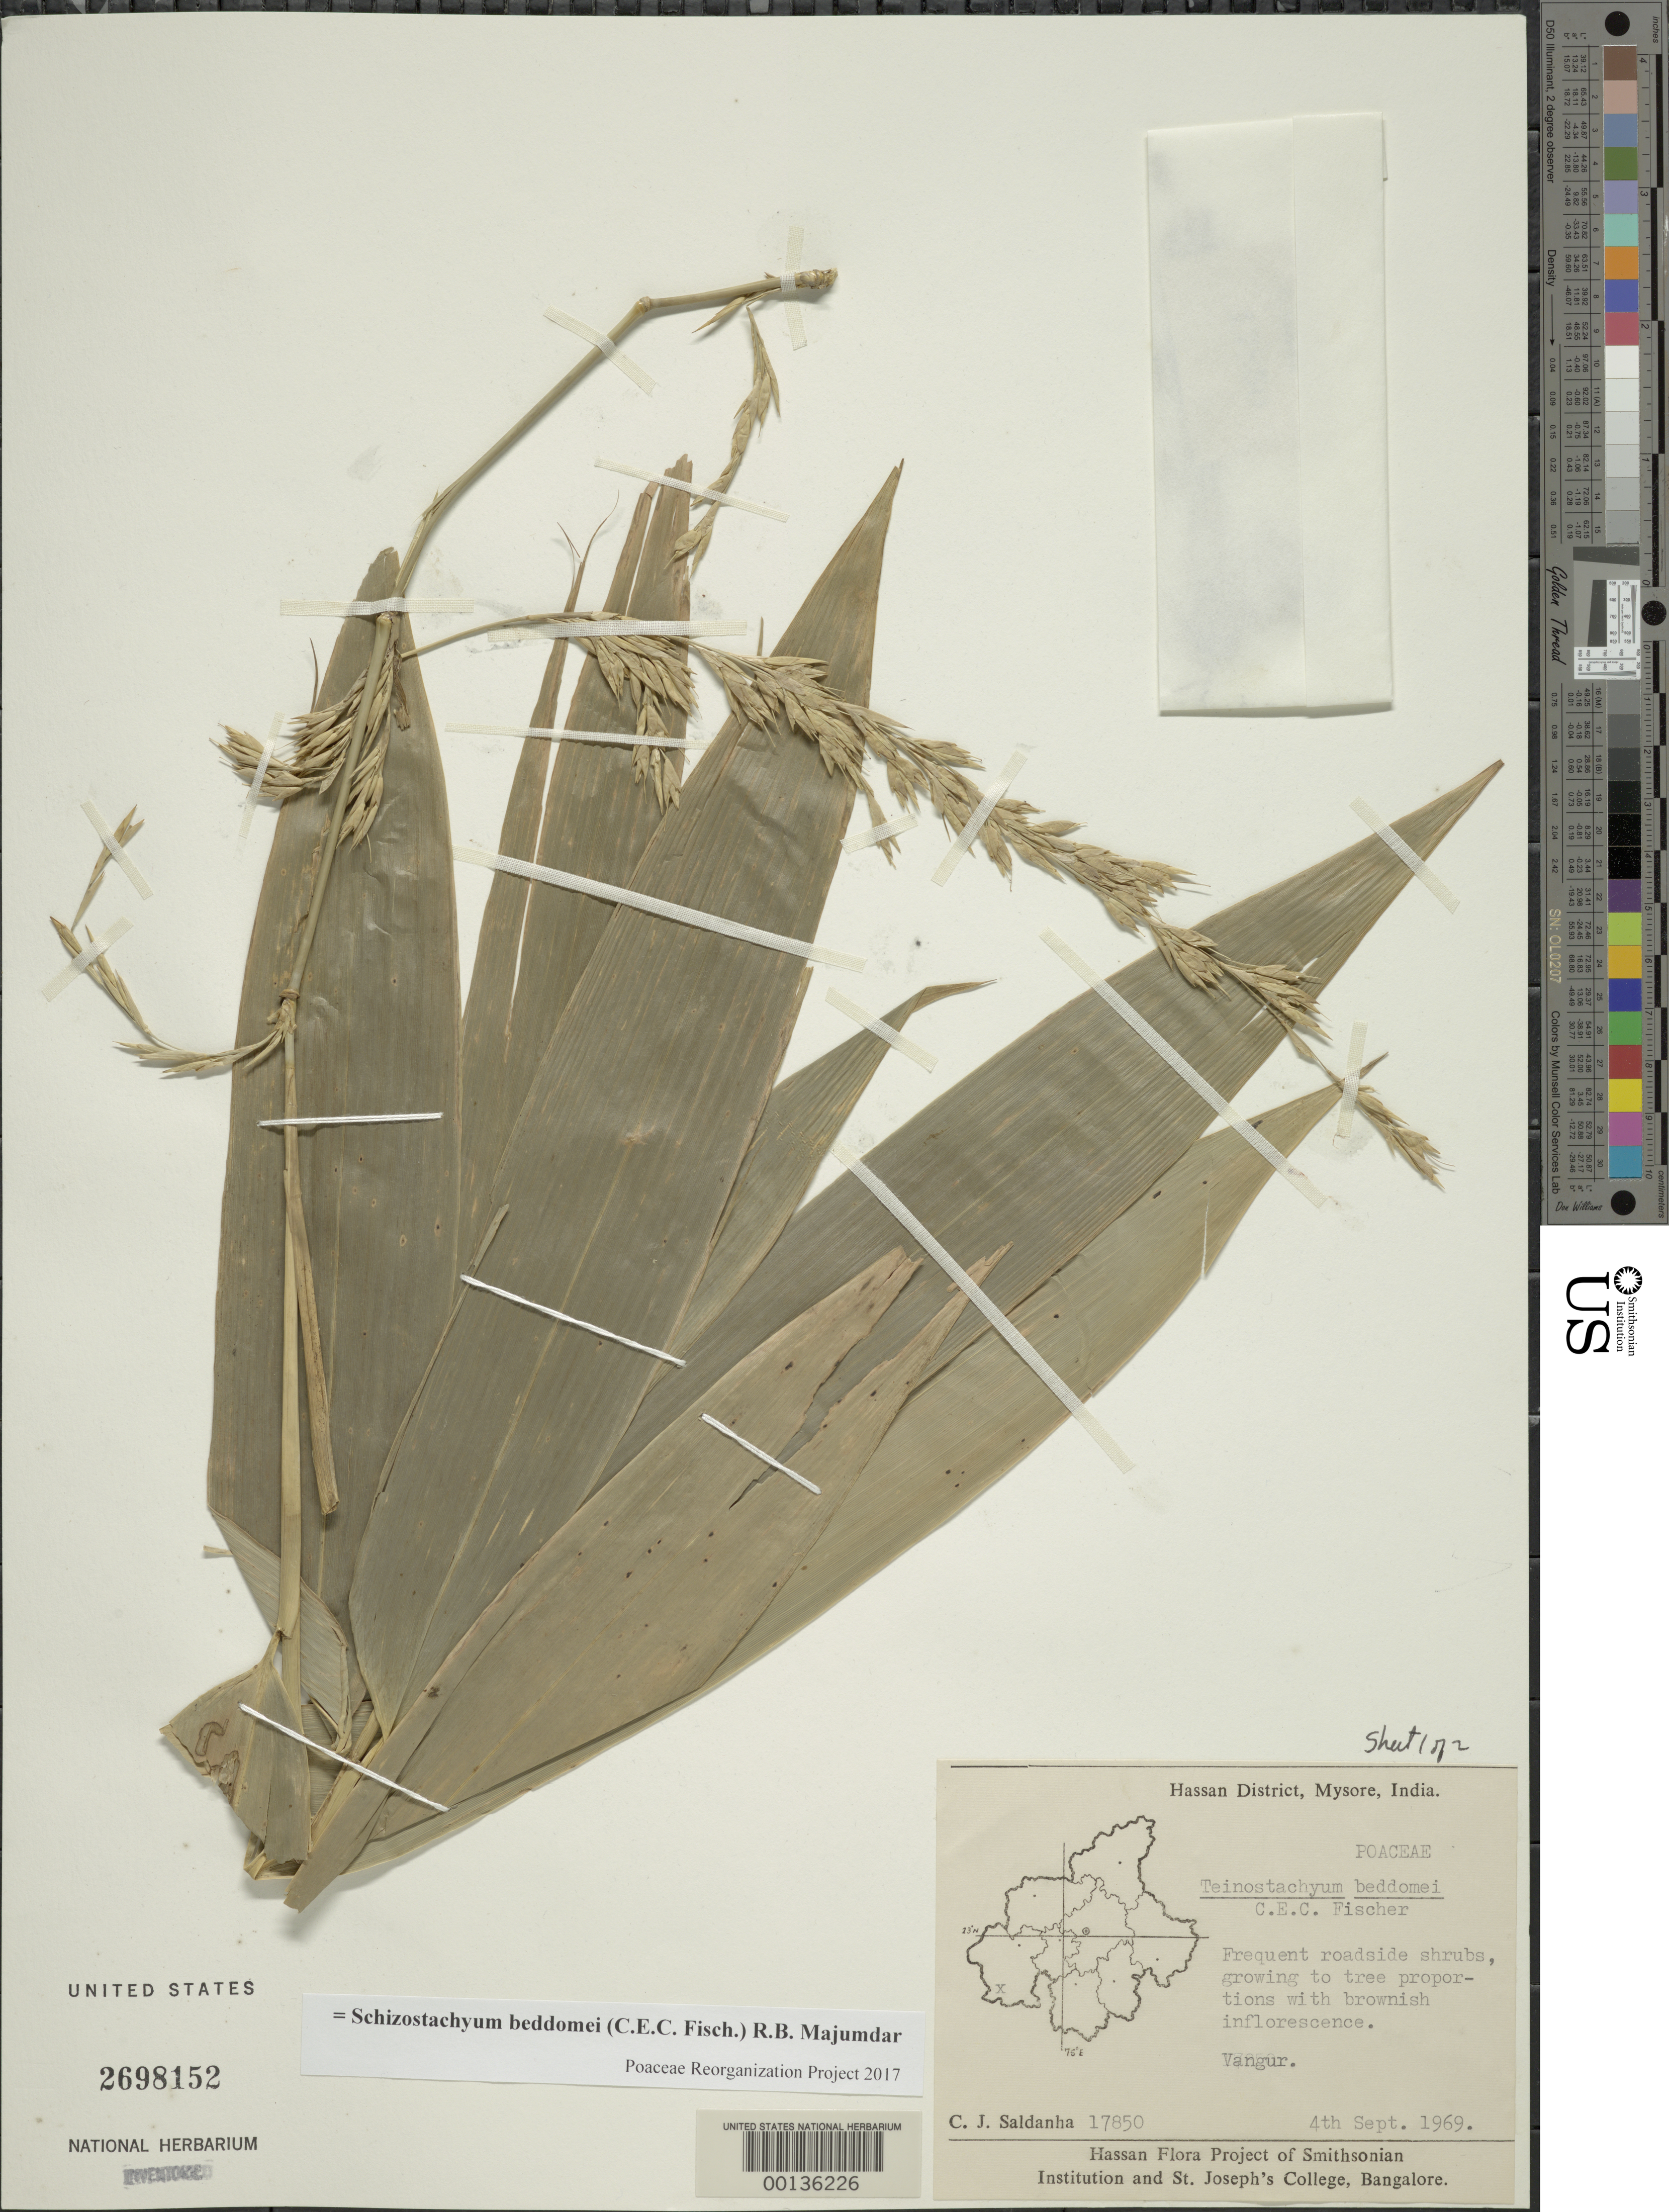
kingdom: Plantae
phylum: Tracheophyta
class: Liliopsida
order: Poales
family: Poaceae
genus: Schizostachyum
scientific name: Schizostachyum beddomei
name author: (C.E.C. Fisch.) R.B. Majumdar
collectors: C. J. Saldanha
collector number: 17850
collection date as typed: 04 Sep 1969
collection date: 1969-09-04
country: India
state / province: Karnataka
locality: Hassan, vangur, mysore state [mysore state = karnataka.]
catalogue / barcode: US 2698152